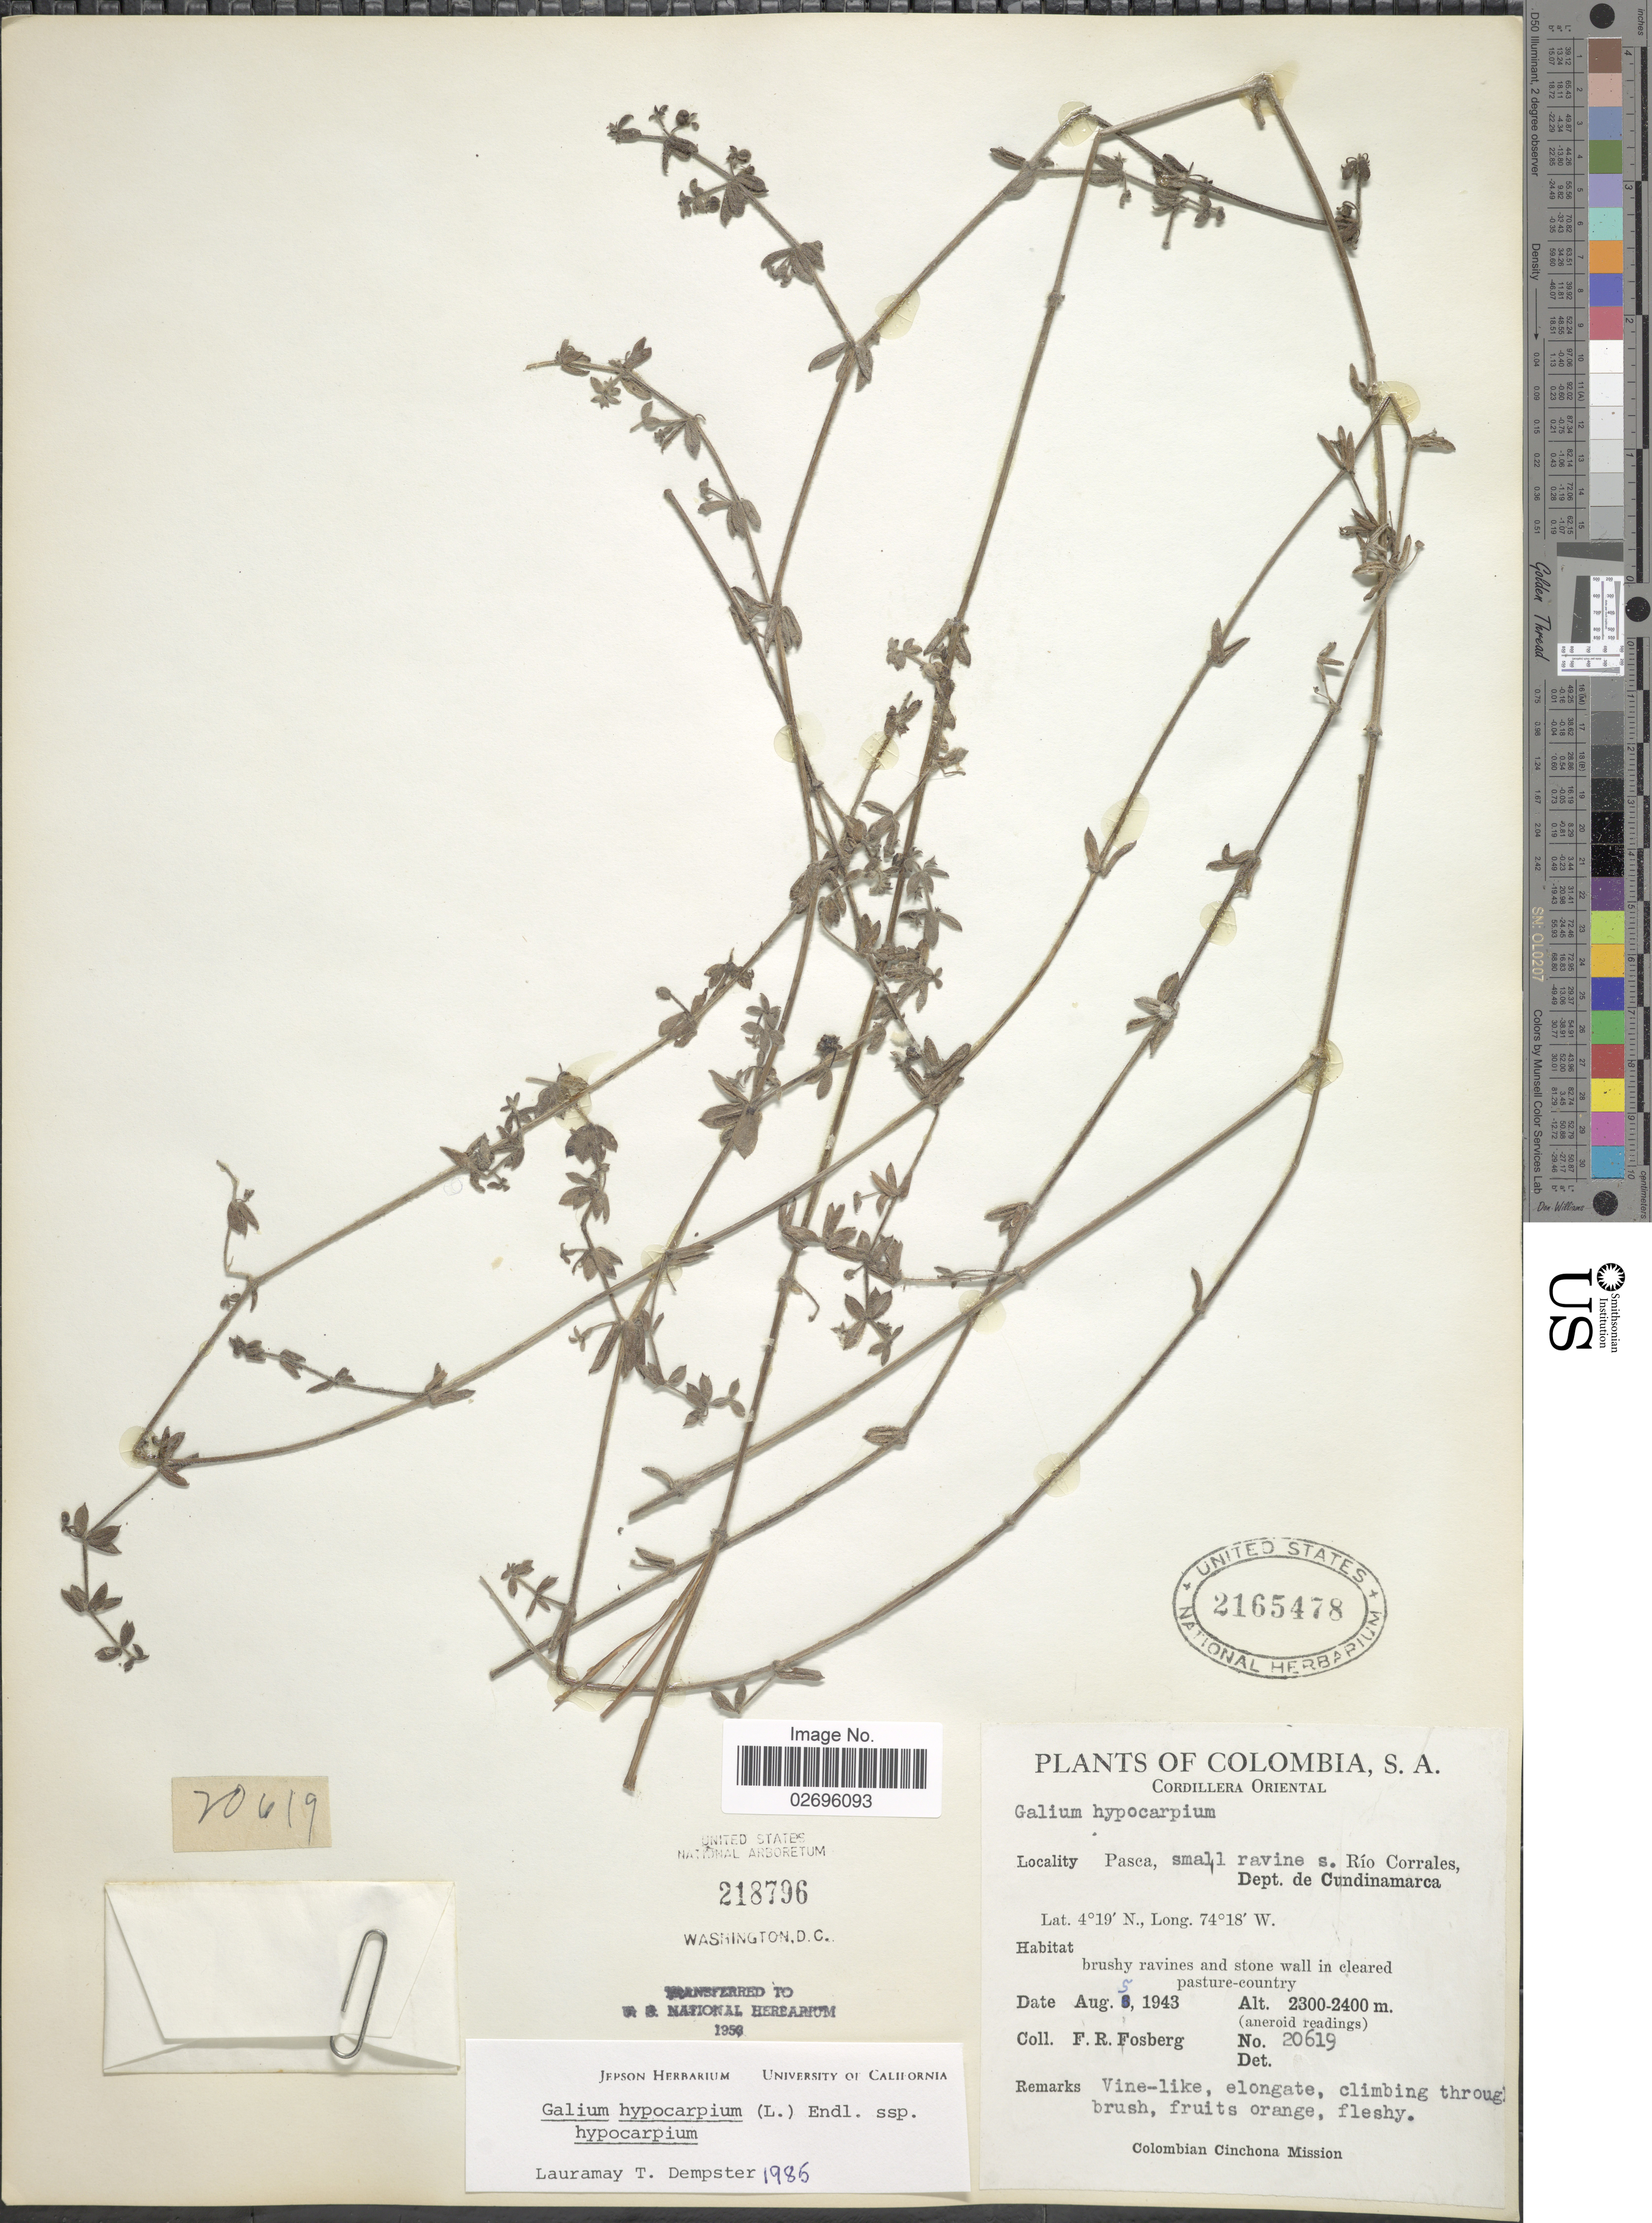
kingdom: Plantae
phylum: Tracheophyta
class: Magnoliopsida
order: Gentianales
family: Rubiaceae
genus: Galium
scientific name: Galium hypocarpium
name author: (L.) Endl. ex Griseb.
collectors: F. R. Fosberg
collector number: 20619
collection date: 1943-08-05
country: Colombia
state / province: Cundinamarca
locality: Cordillera Oriental. Pasca, small ravine s. Río Corrales, Dept. de Cundinamarca.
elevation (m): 2300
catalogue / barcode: US 2165478